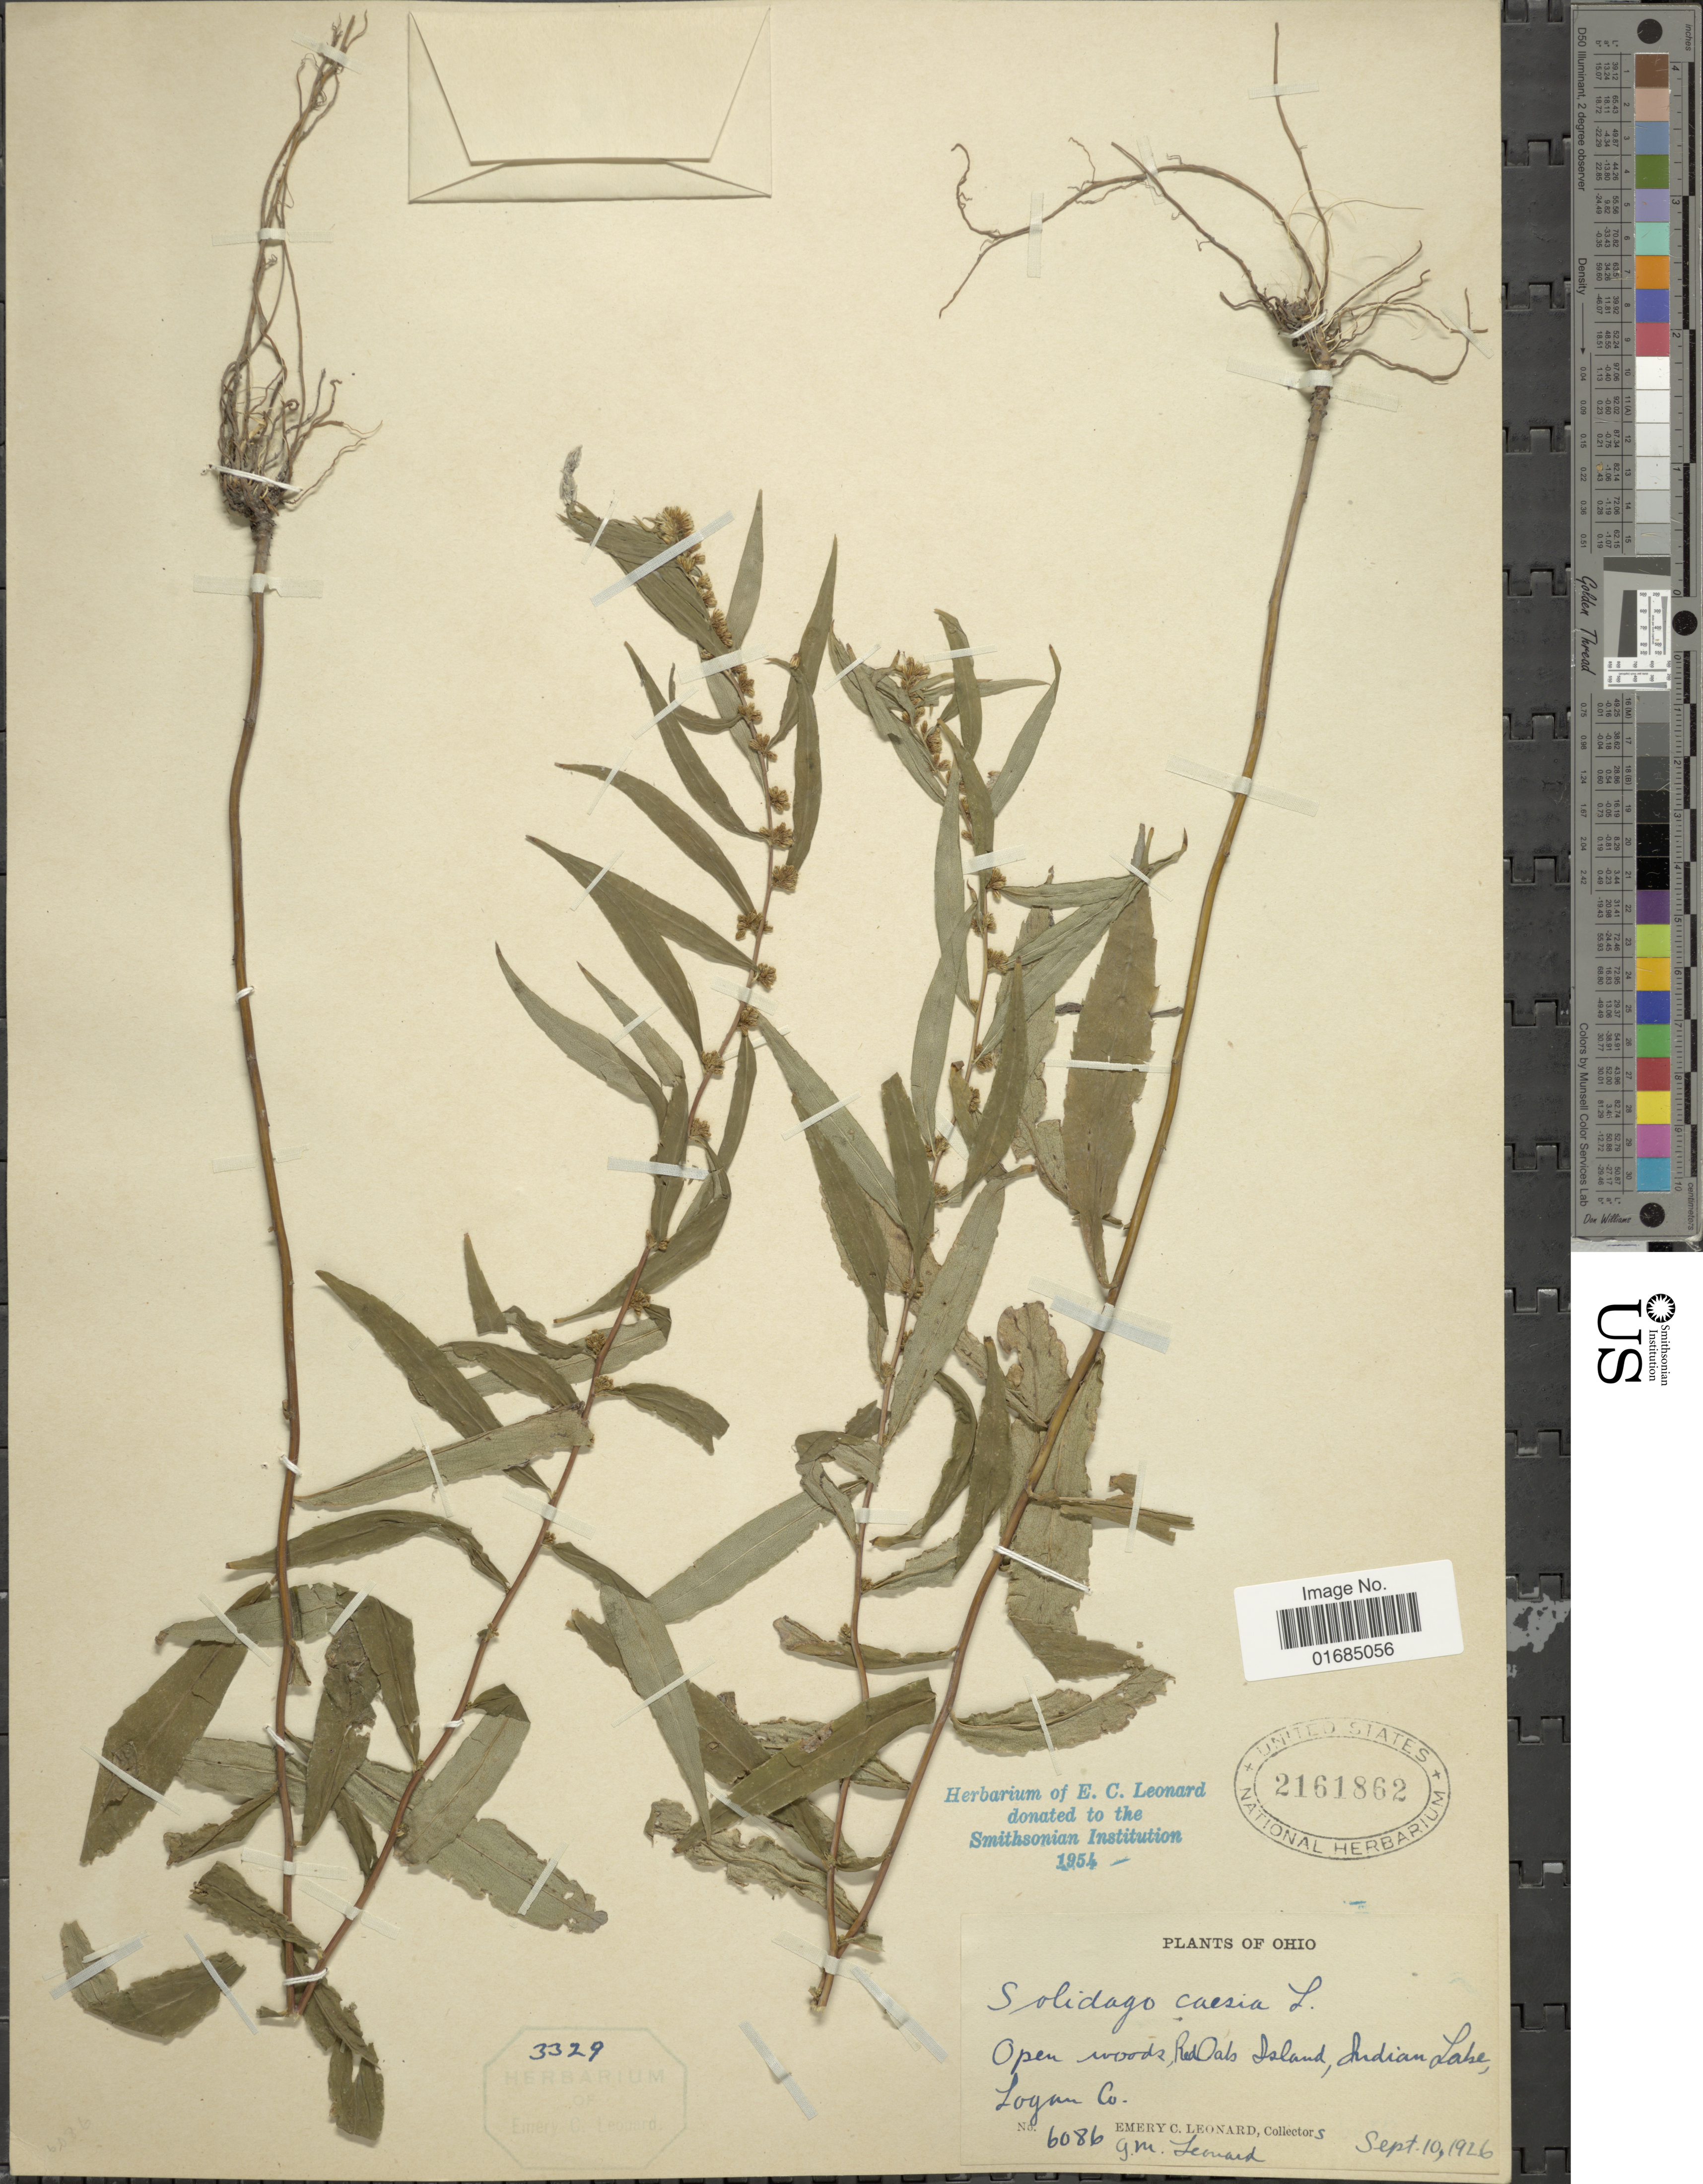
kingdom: Plantae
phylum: Tracheophyta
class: Magnoliopsida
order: Asterales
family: Asteraceae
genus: Solidago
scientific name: Solidago caesia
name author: L.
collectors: E. C. Leonard & G. M. Leonard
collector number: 6086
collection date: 1926-09-10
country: United States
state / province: Ohio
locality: Ohio. Red Oaks Island, Indian Lake. Logan Co.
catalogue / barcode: US 2161862